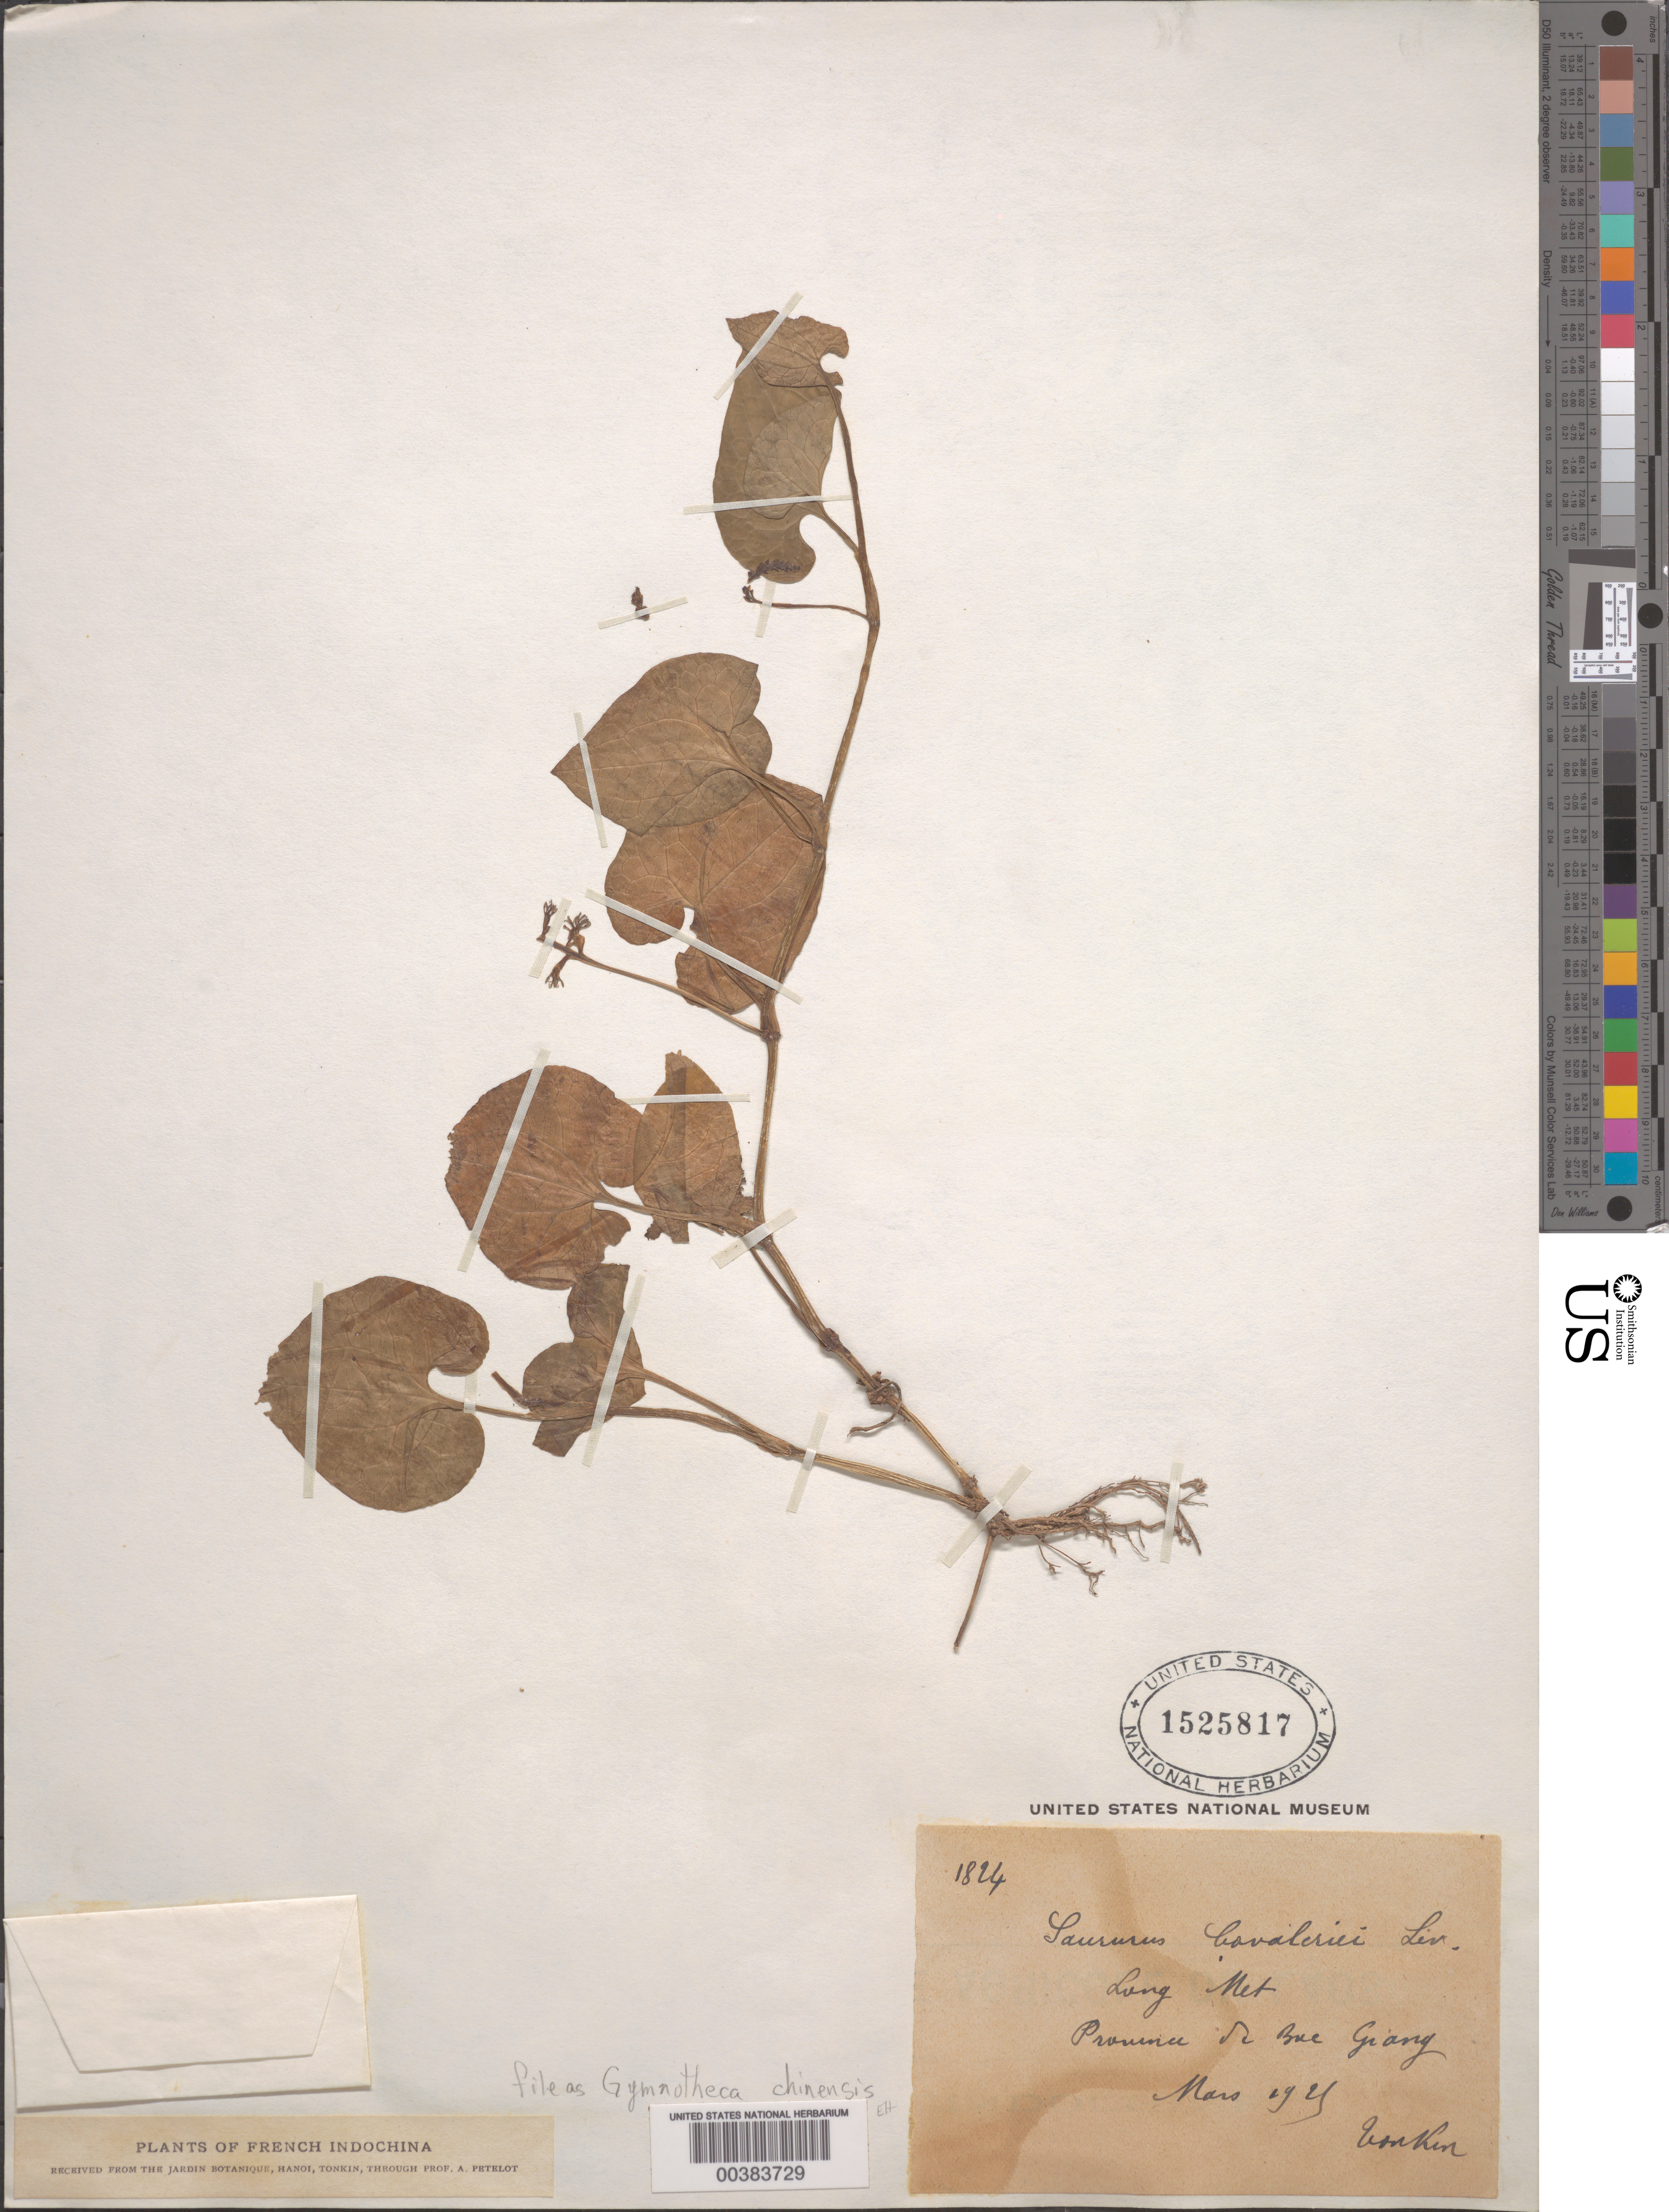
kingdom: Plantae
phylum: Tracheophyta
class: Magnoliopsida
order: Piperales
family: Saururaceae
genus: Gymnotheca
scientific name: Gymnotheca chinensis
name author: Decne.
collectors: P. A. Pételot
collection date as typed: Mar 1929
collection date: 1929-03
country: Vietnam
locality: Province de bue grany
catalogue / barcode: US 1525817